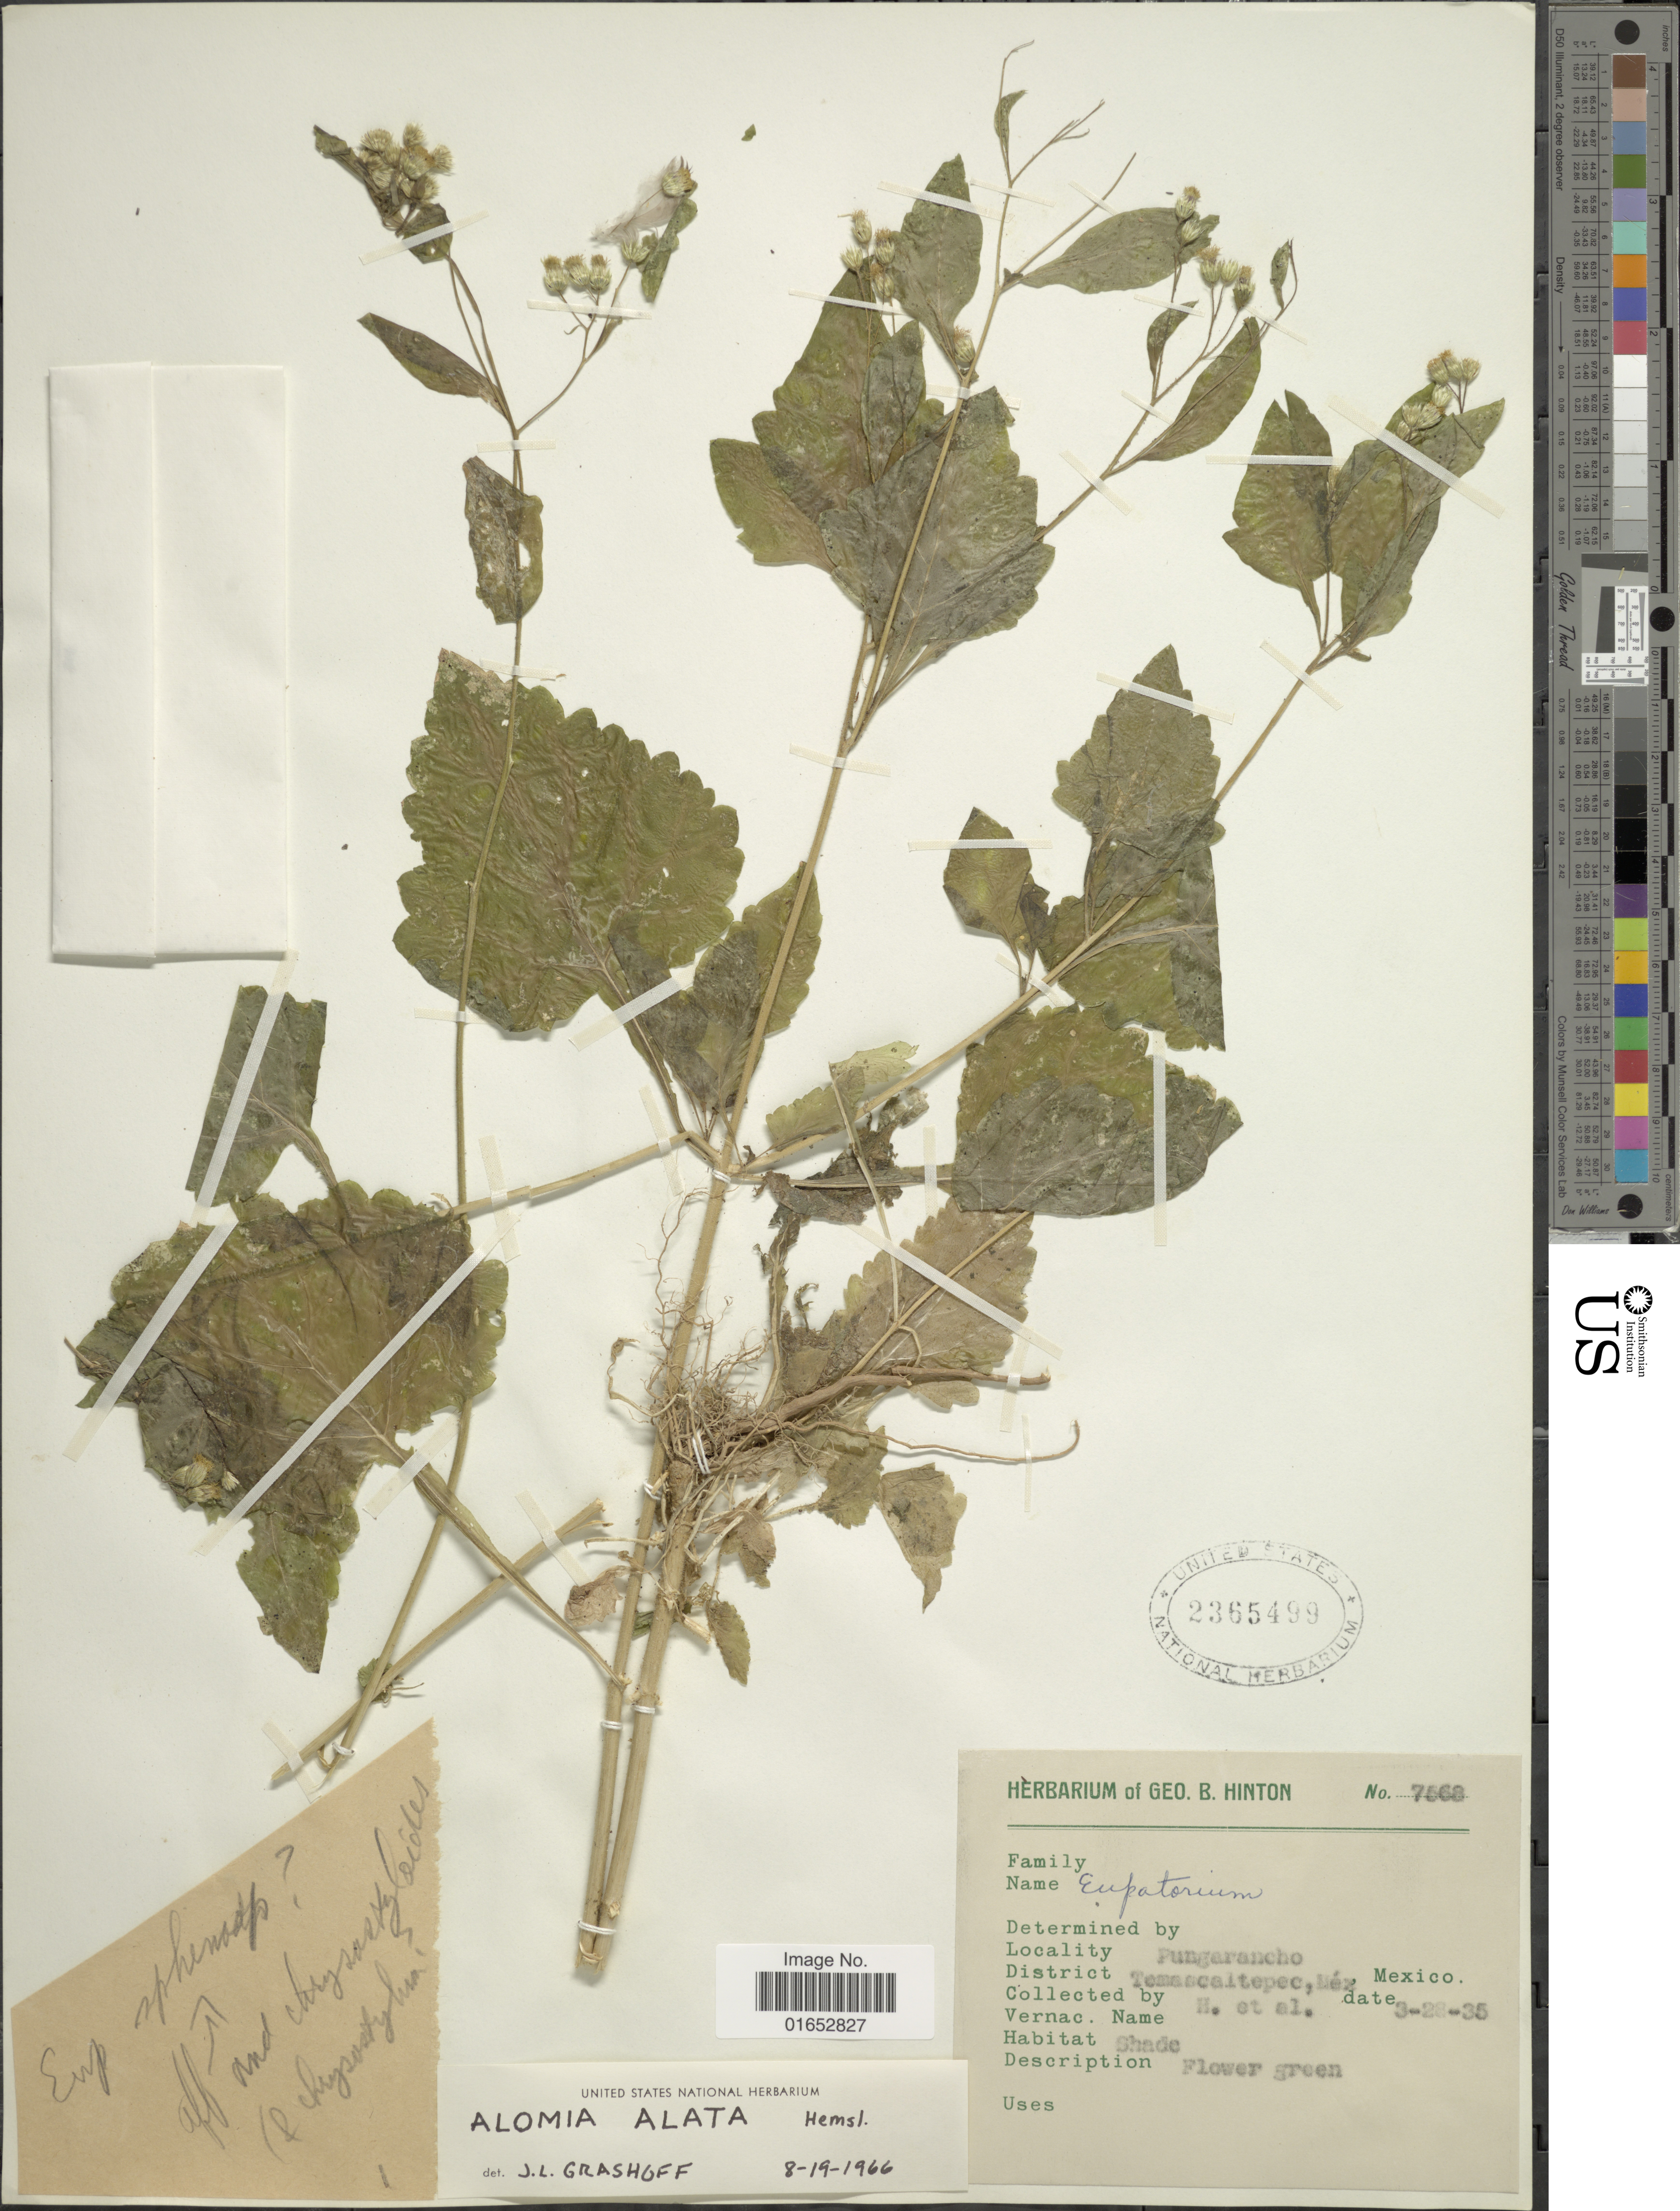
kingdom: Plantae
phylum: Tracheophyta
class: Magnoliopsida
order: Asterales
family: Asteraceae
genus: Alomia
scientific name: Alomia alata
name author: Hemsl.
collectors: G. B. Hinton & et al.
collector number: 7568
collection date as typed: Transcribed d/m/y: 22/3/35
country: Mexico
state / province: México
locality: Pungarancho, District Temascaltepec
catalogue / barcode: US 2365499